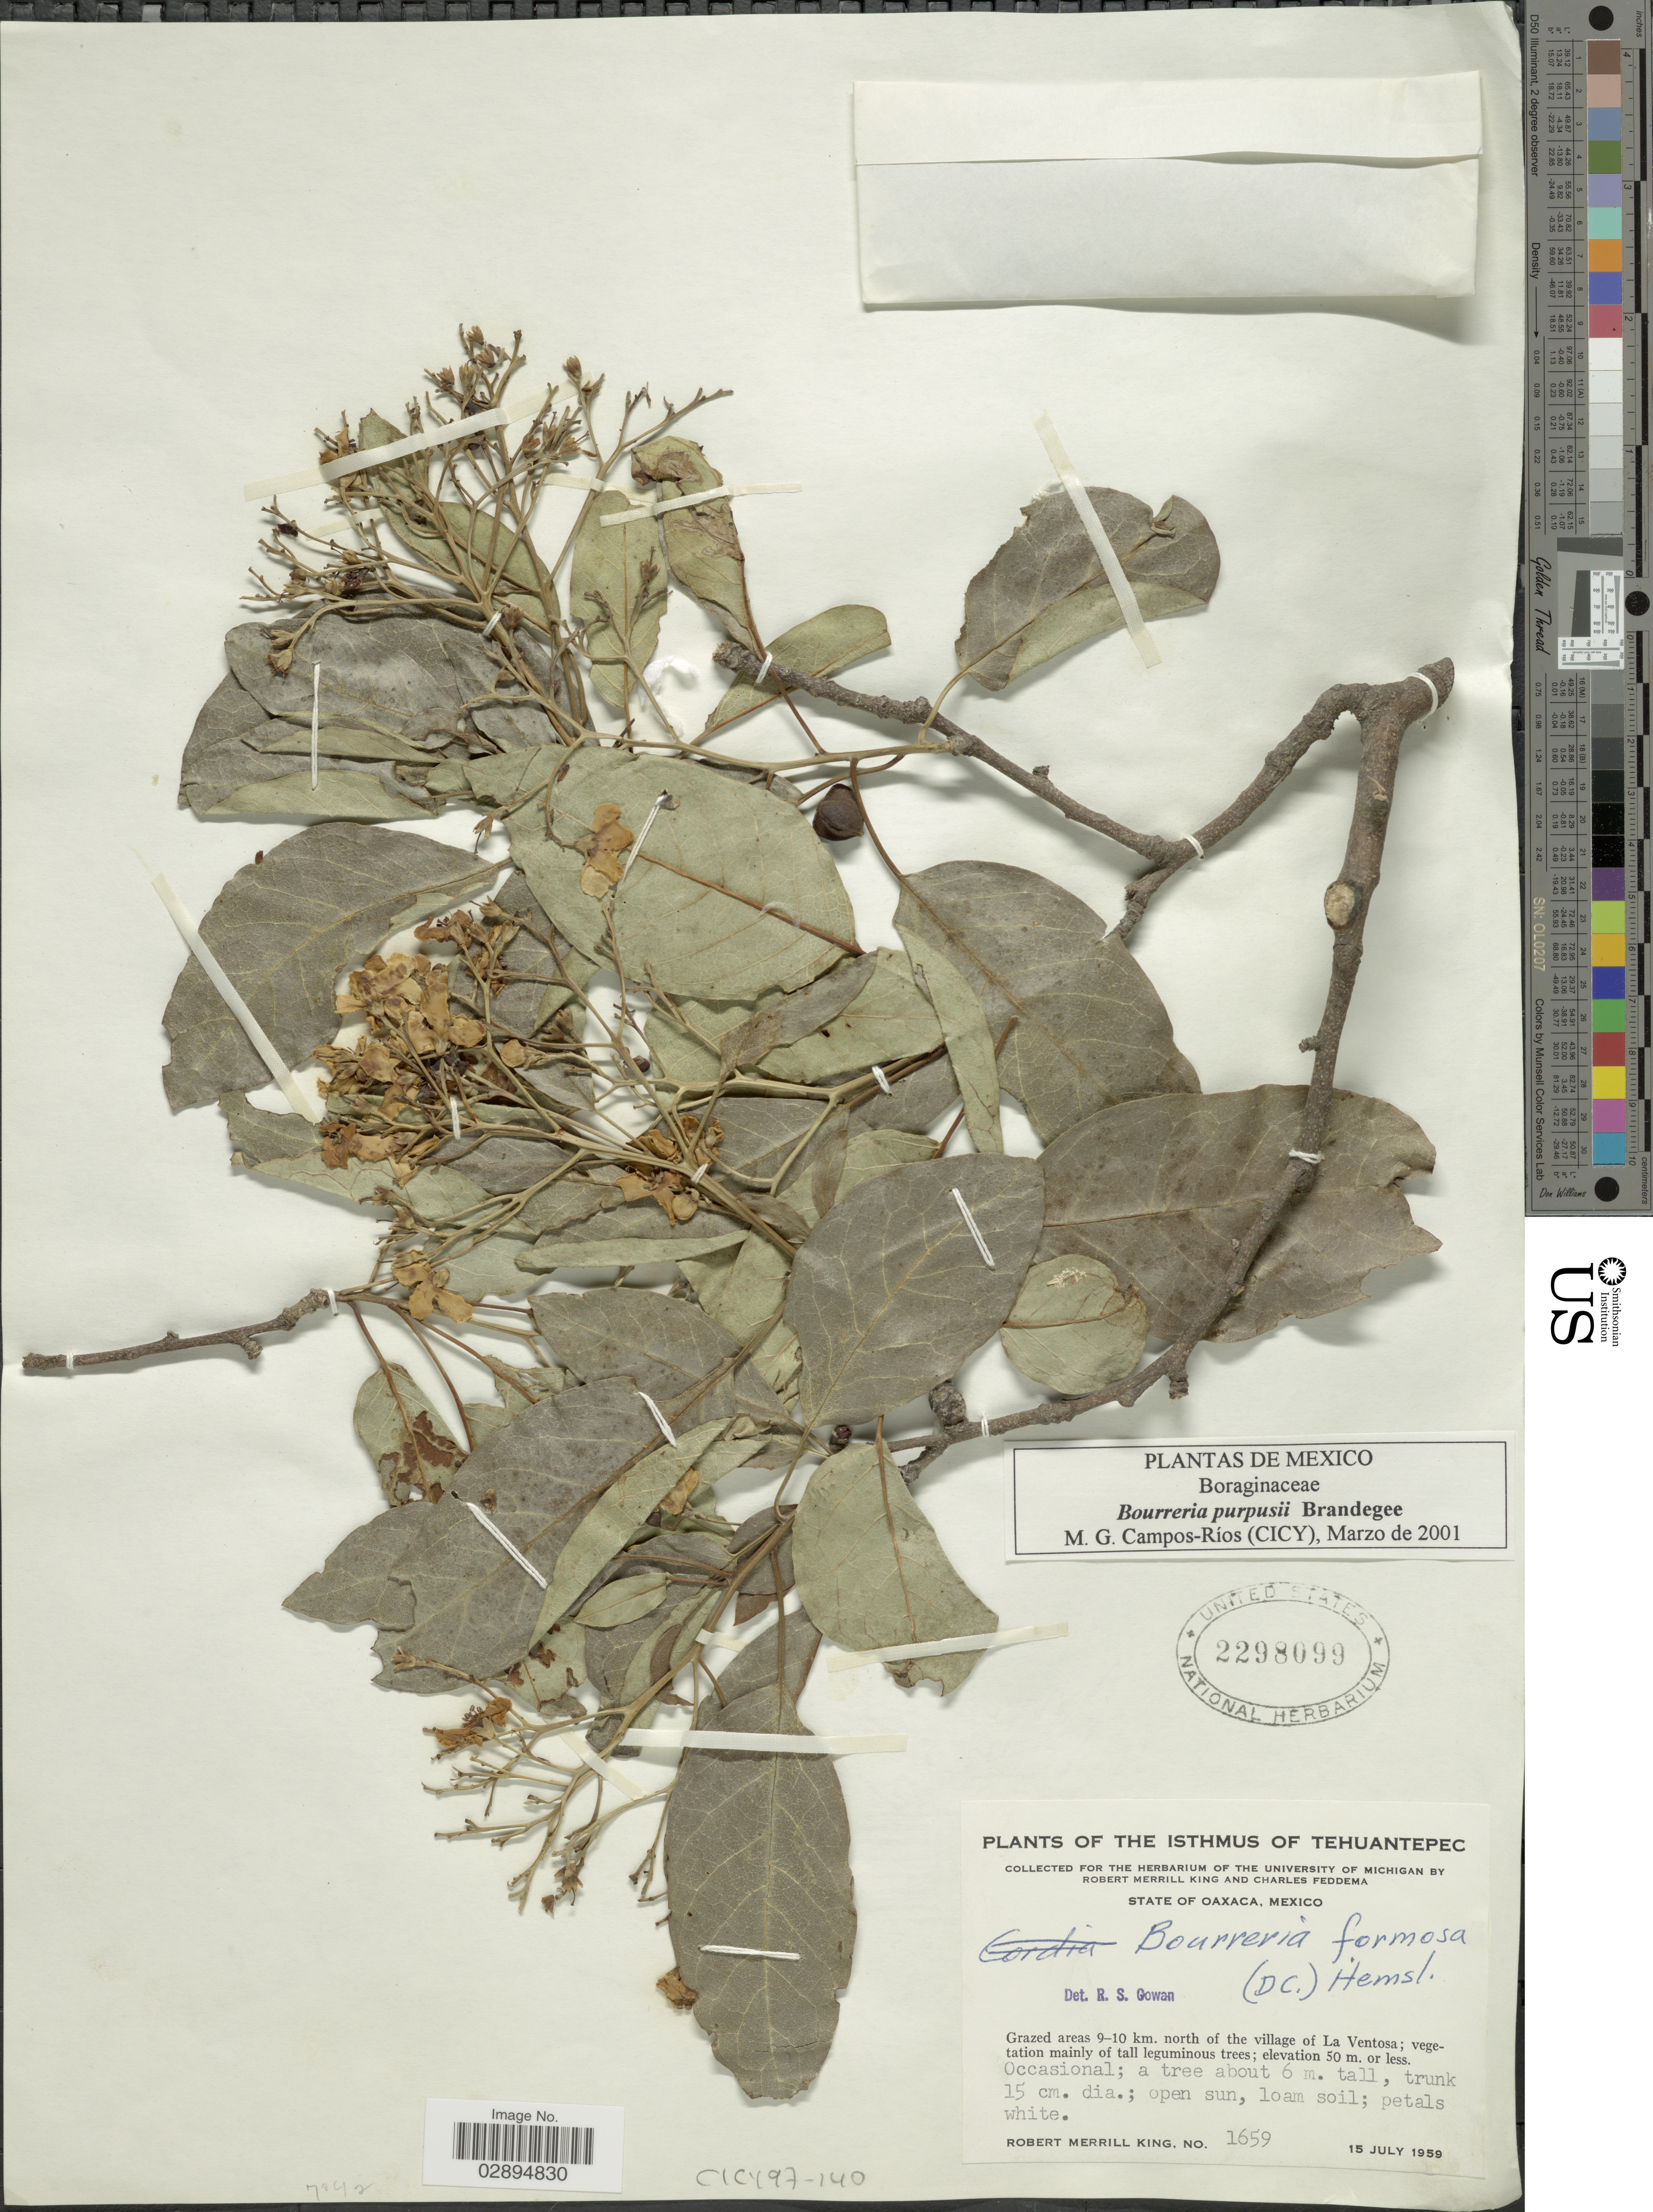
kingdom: Plantae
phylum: Tracheophyta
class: Magnoliopsida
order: Boraginales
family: Ehretiaceae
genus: Bourreria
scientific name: Bourreria purpusii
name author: Brandegee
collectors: R. M. King & C. Feddema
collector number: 1659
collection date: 1959-07-15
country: Mexico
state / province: Oaxaca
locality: Isthmus of Tehuantepec. Grazed areas 9-10 km. north of the village of La Ventosa.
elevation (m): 50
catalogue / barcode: US 2298099